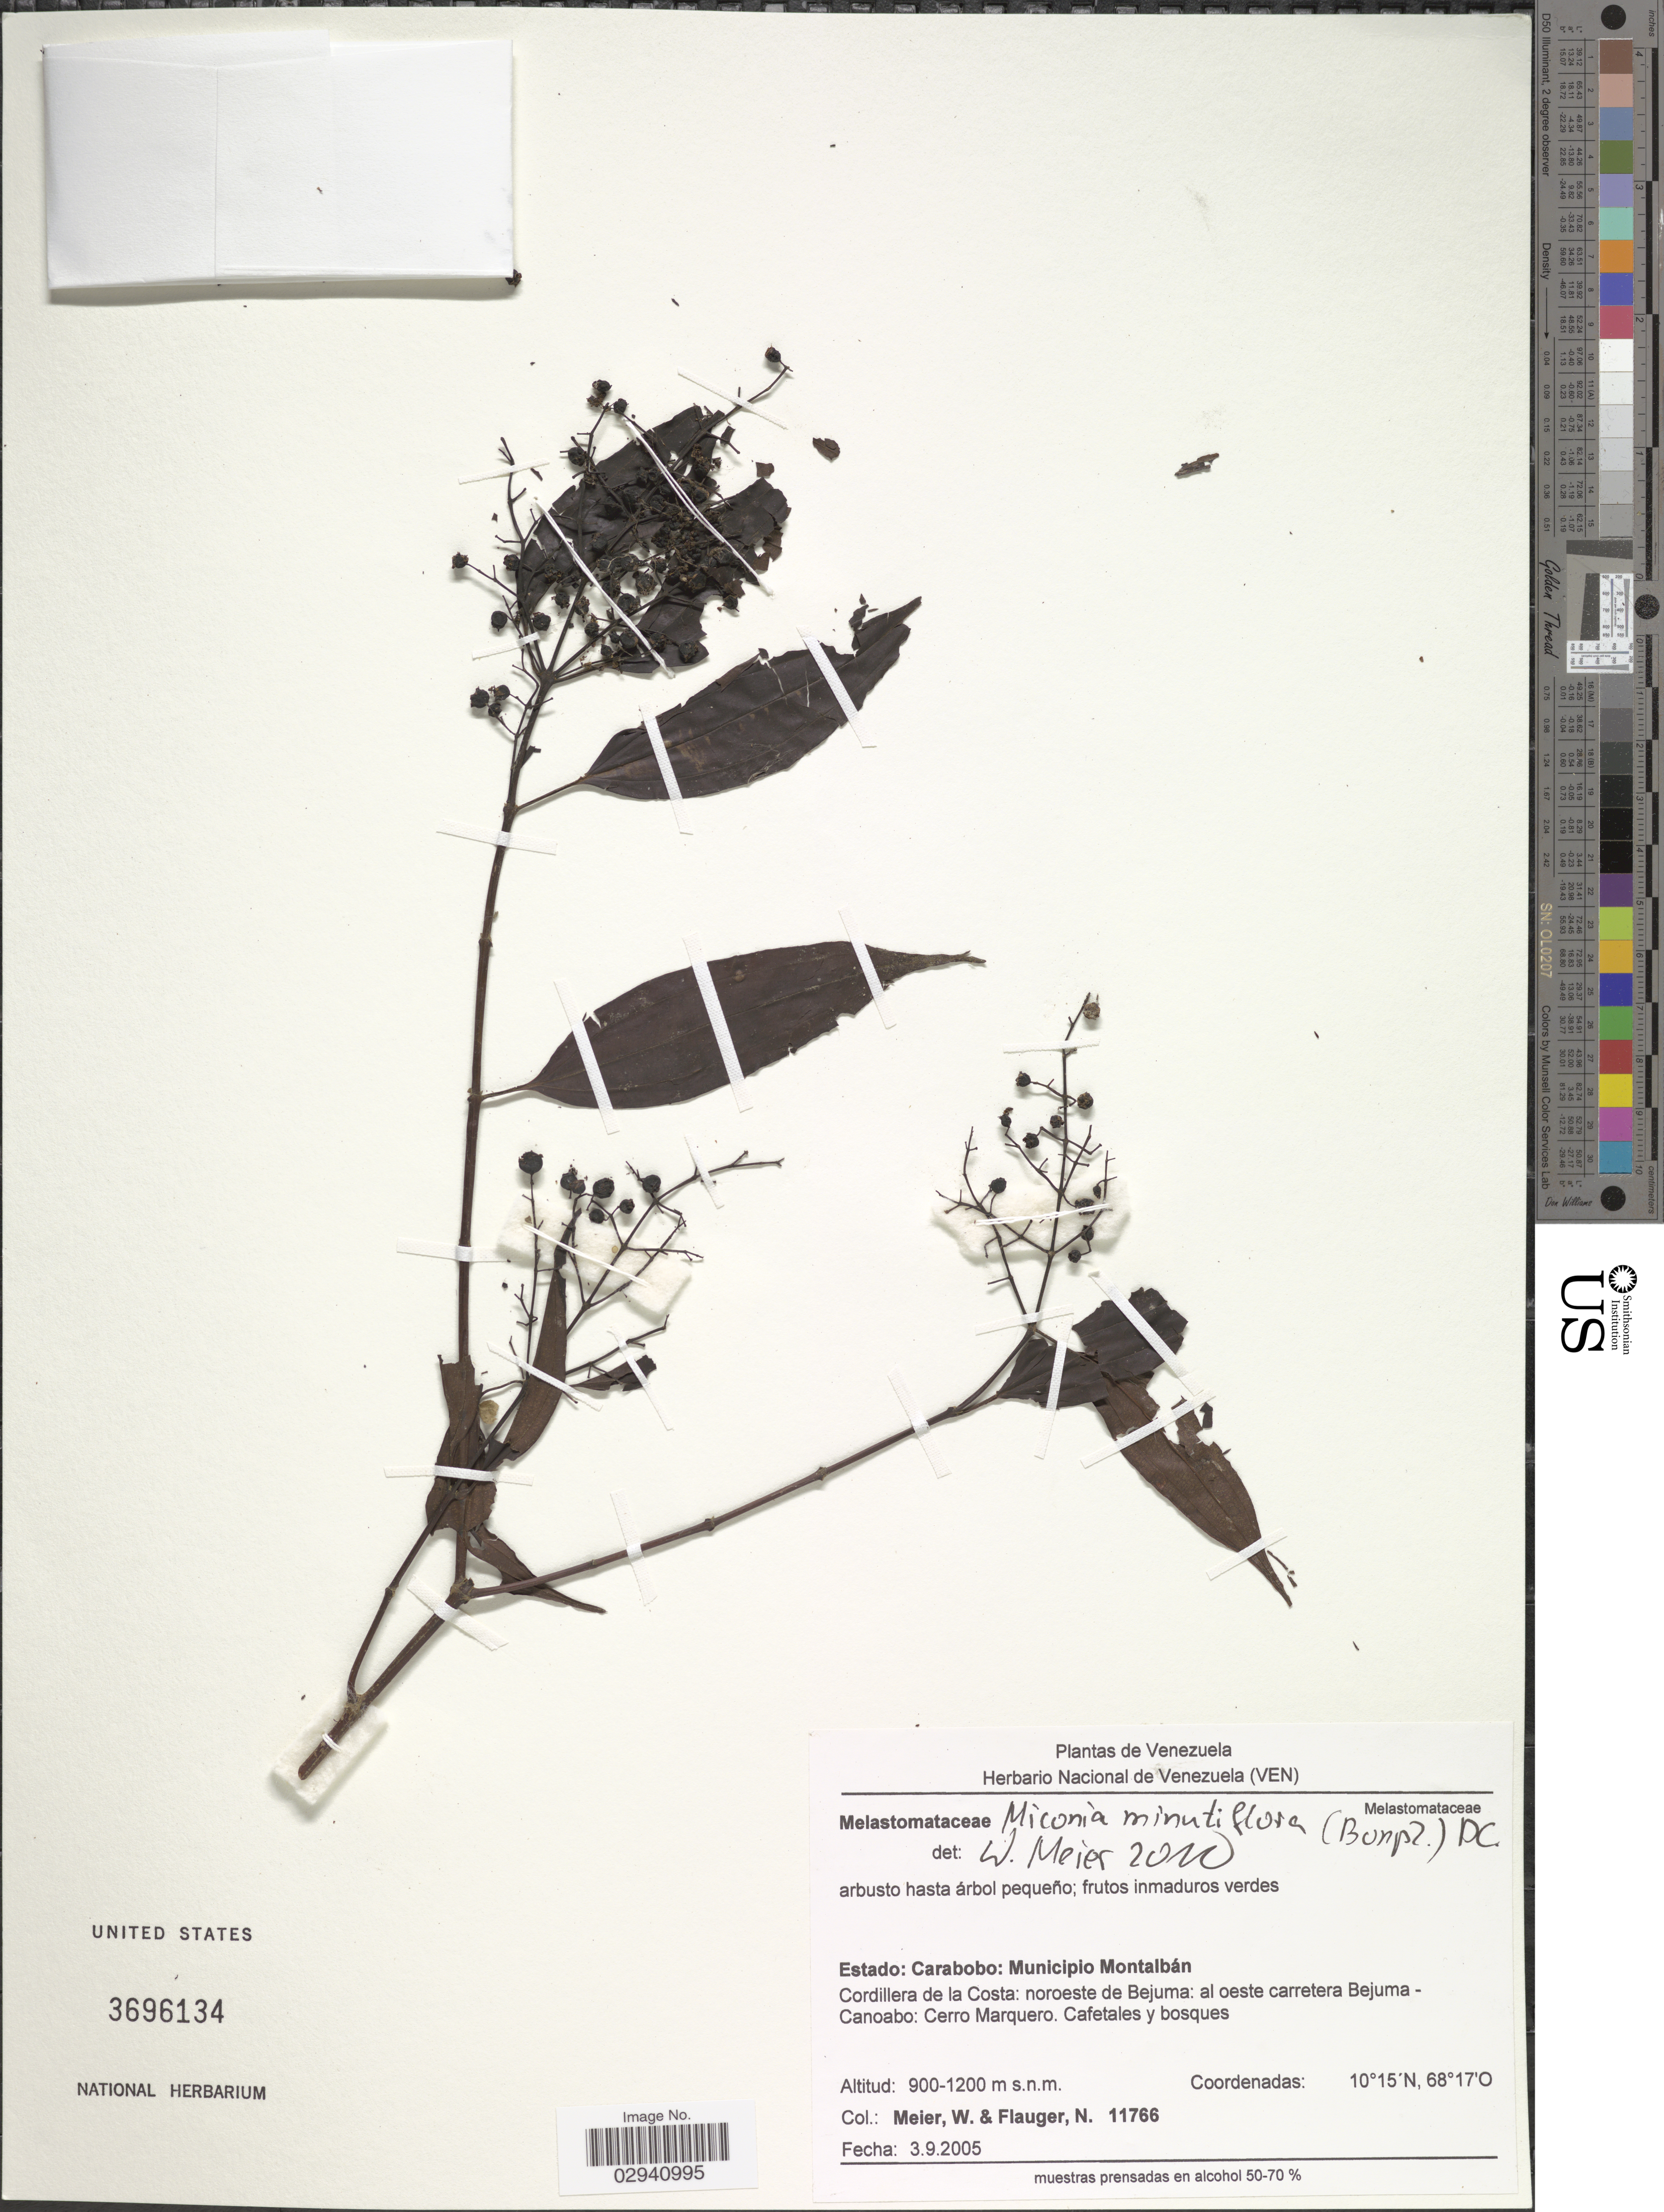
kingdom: Plantae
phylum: Tracheophyta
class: Magnoliopsida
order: Myrtales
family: Melastomataceae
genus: Miconia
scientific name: Miconia minutiflora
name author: (Bonpl.) DC.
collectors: W. Meier & N. Flauger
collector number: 11766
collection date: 2005-09-03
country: Venezuela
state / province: Carabobo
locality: Estado: Carabobo: Municipio Montalbán. Cordillera de la Costa: noroeste de Bejuma: al oeste carretera Bejuma - Canoabo: Cerro Marquero.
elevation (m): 900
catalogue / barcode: US 3696134